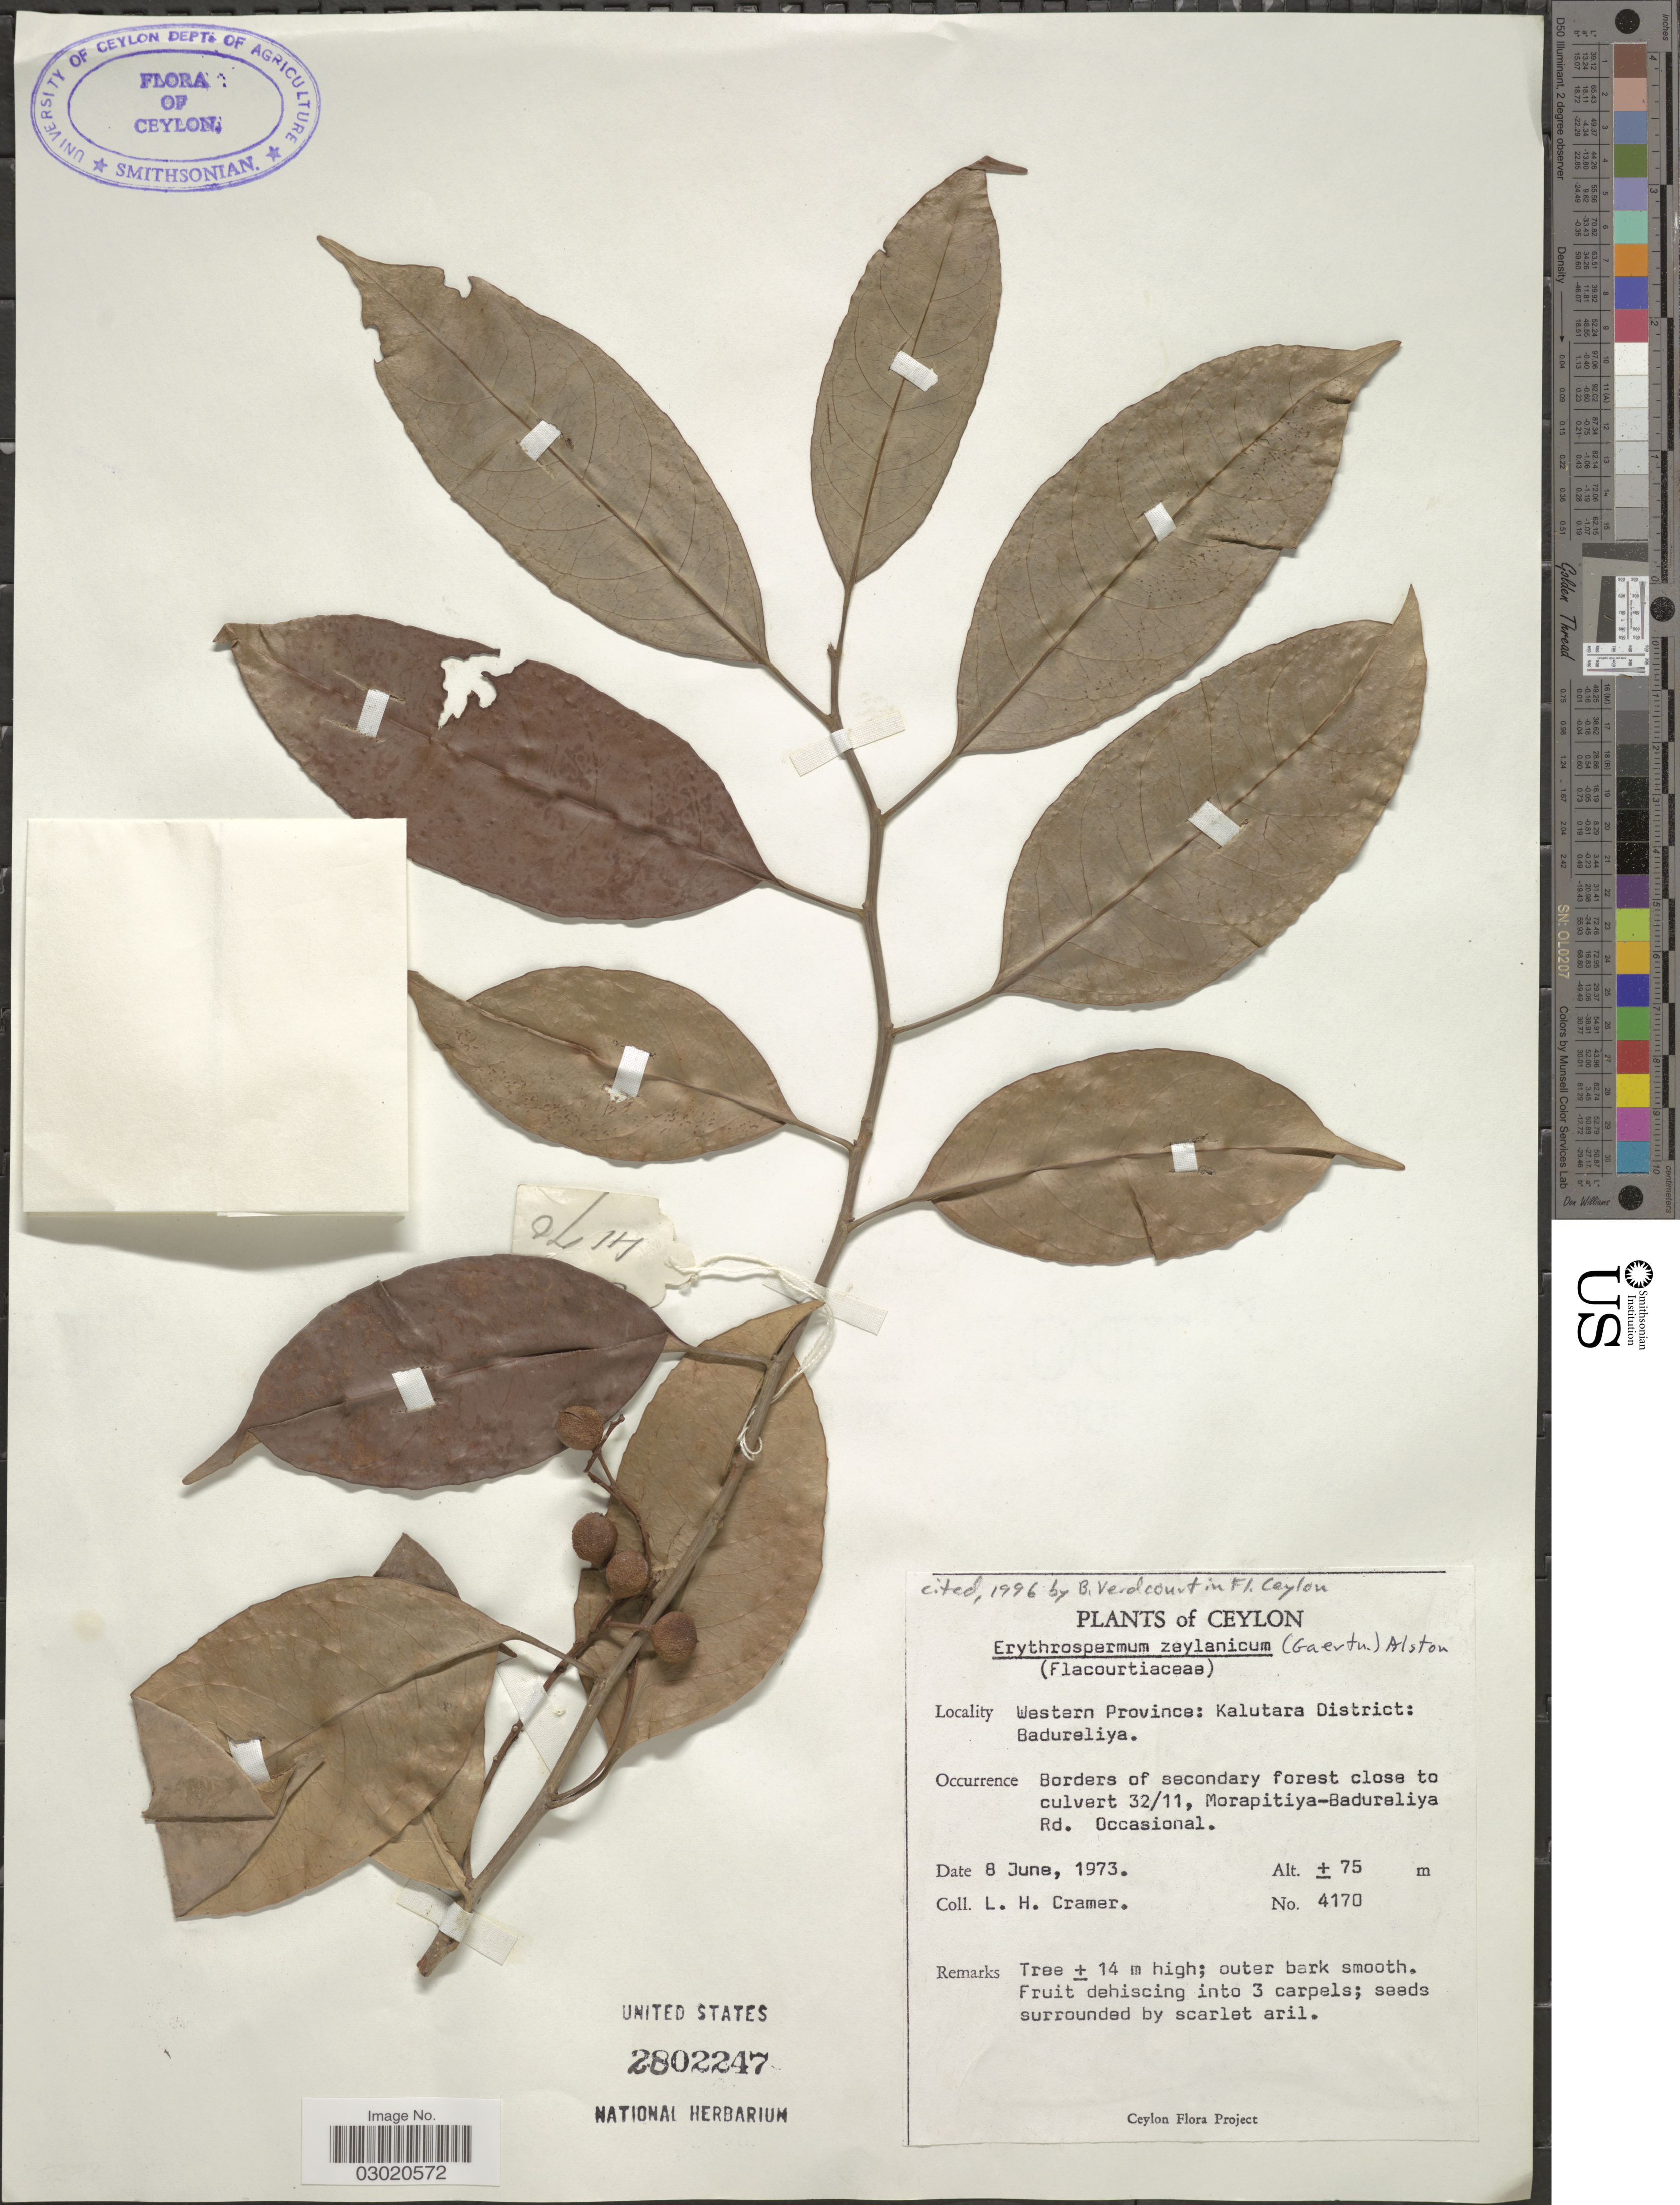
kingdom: Plantae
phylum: Tracheophyta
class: Magnoliopsida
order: Malpighiales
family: Achariaceae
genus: Erythrospermum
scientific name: Erythrospermum zeylanicum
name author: (Gaertn.) Alston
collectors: L. H. Cramer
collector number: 4170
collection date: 1973-06-08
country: Sri Lanka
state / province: Western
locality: Ceylon, Western Province: Kalutara District: Badureliya, Borders of secondary forest close to culvert 32/11, Morapitiya-Badureliya Rd.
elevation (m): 75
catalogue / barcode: US 2802247